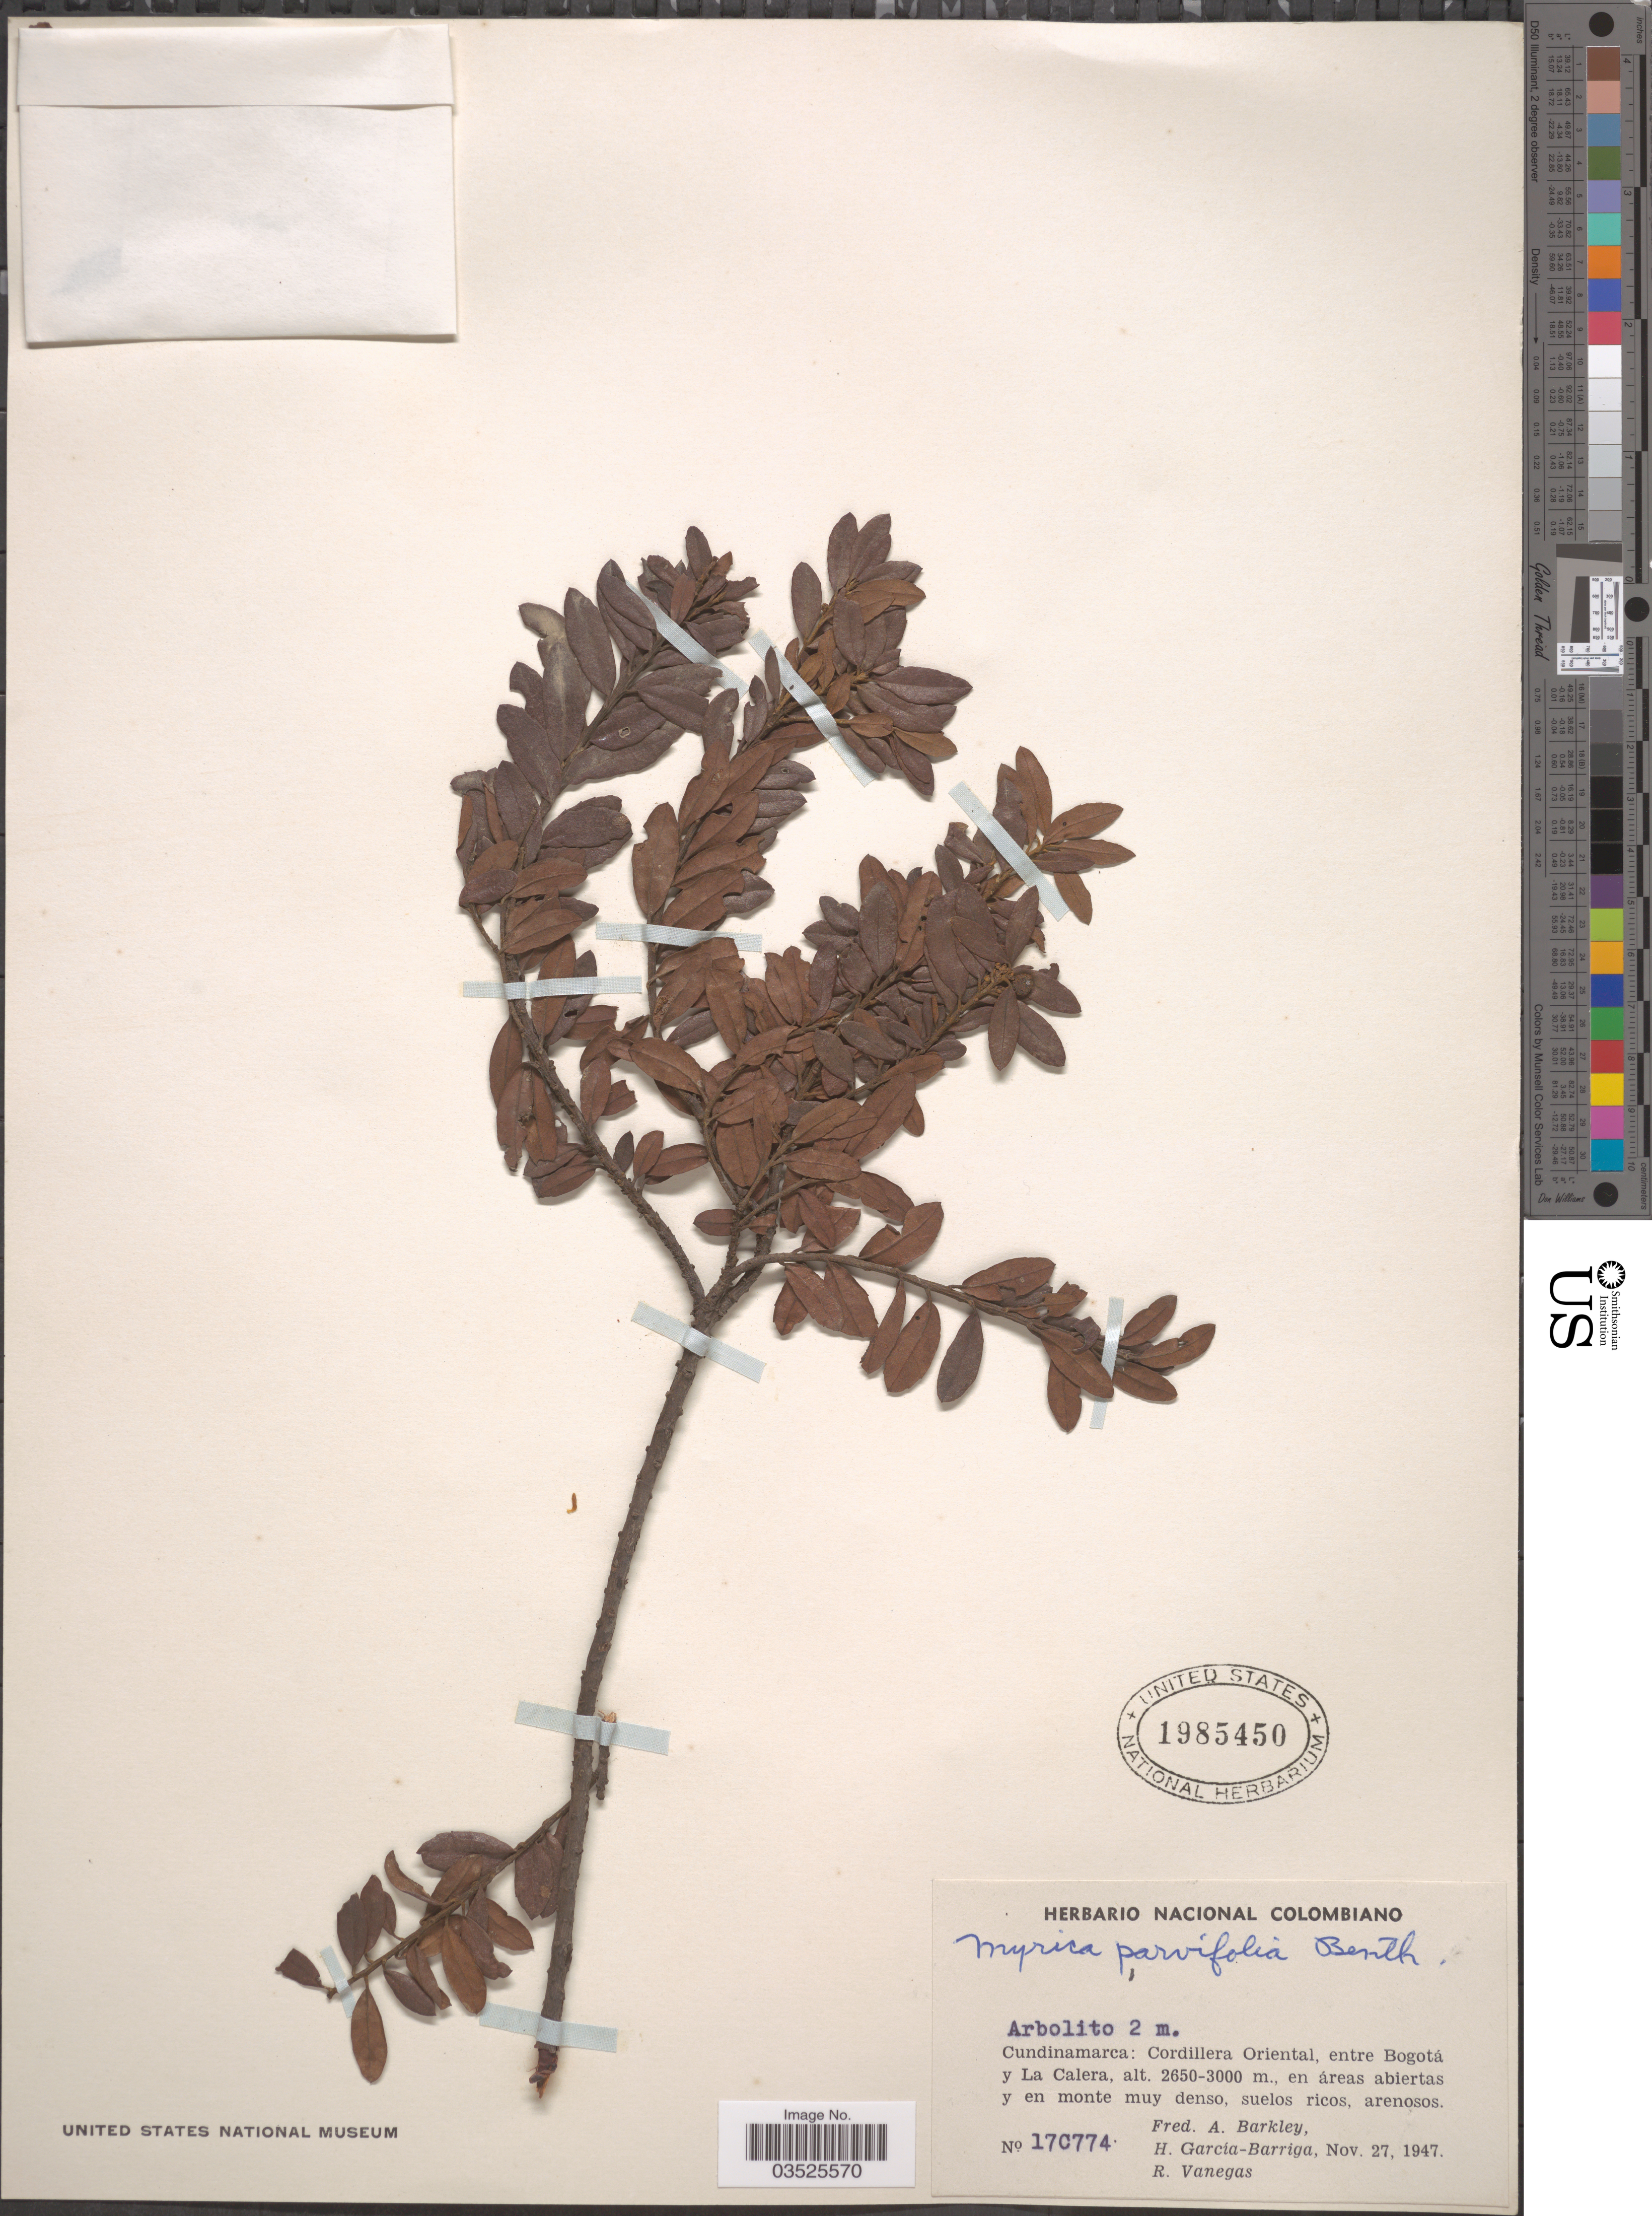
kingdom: Plantae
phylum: Tracheophyta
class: Magnoliopsida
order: Fagales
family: Myricaceae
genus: Morella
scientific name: Morella parvifolia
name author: (Benth.) Parra-Os.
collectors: F. A. Barkley, H. García Barriga & R. Vanegas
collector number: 17C774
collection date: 1947-11-27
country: Colombia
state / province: Cundinamarca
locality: Cordillera Oriental, entre Bogotá y La Calera.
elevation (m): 2650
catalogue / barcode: US 1985450